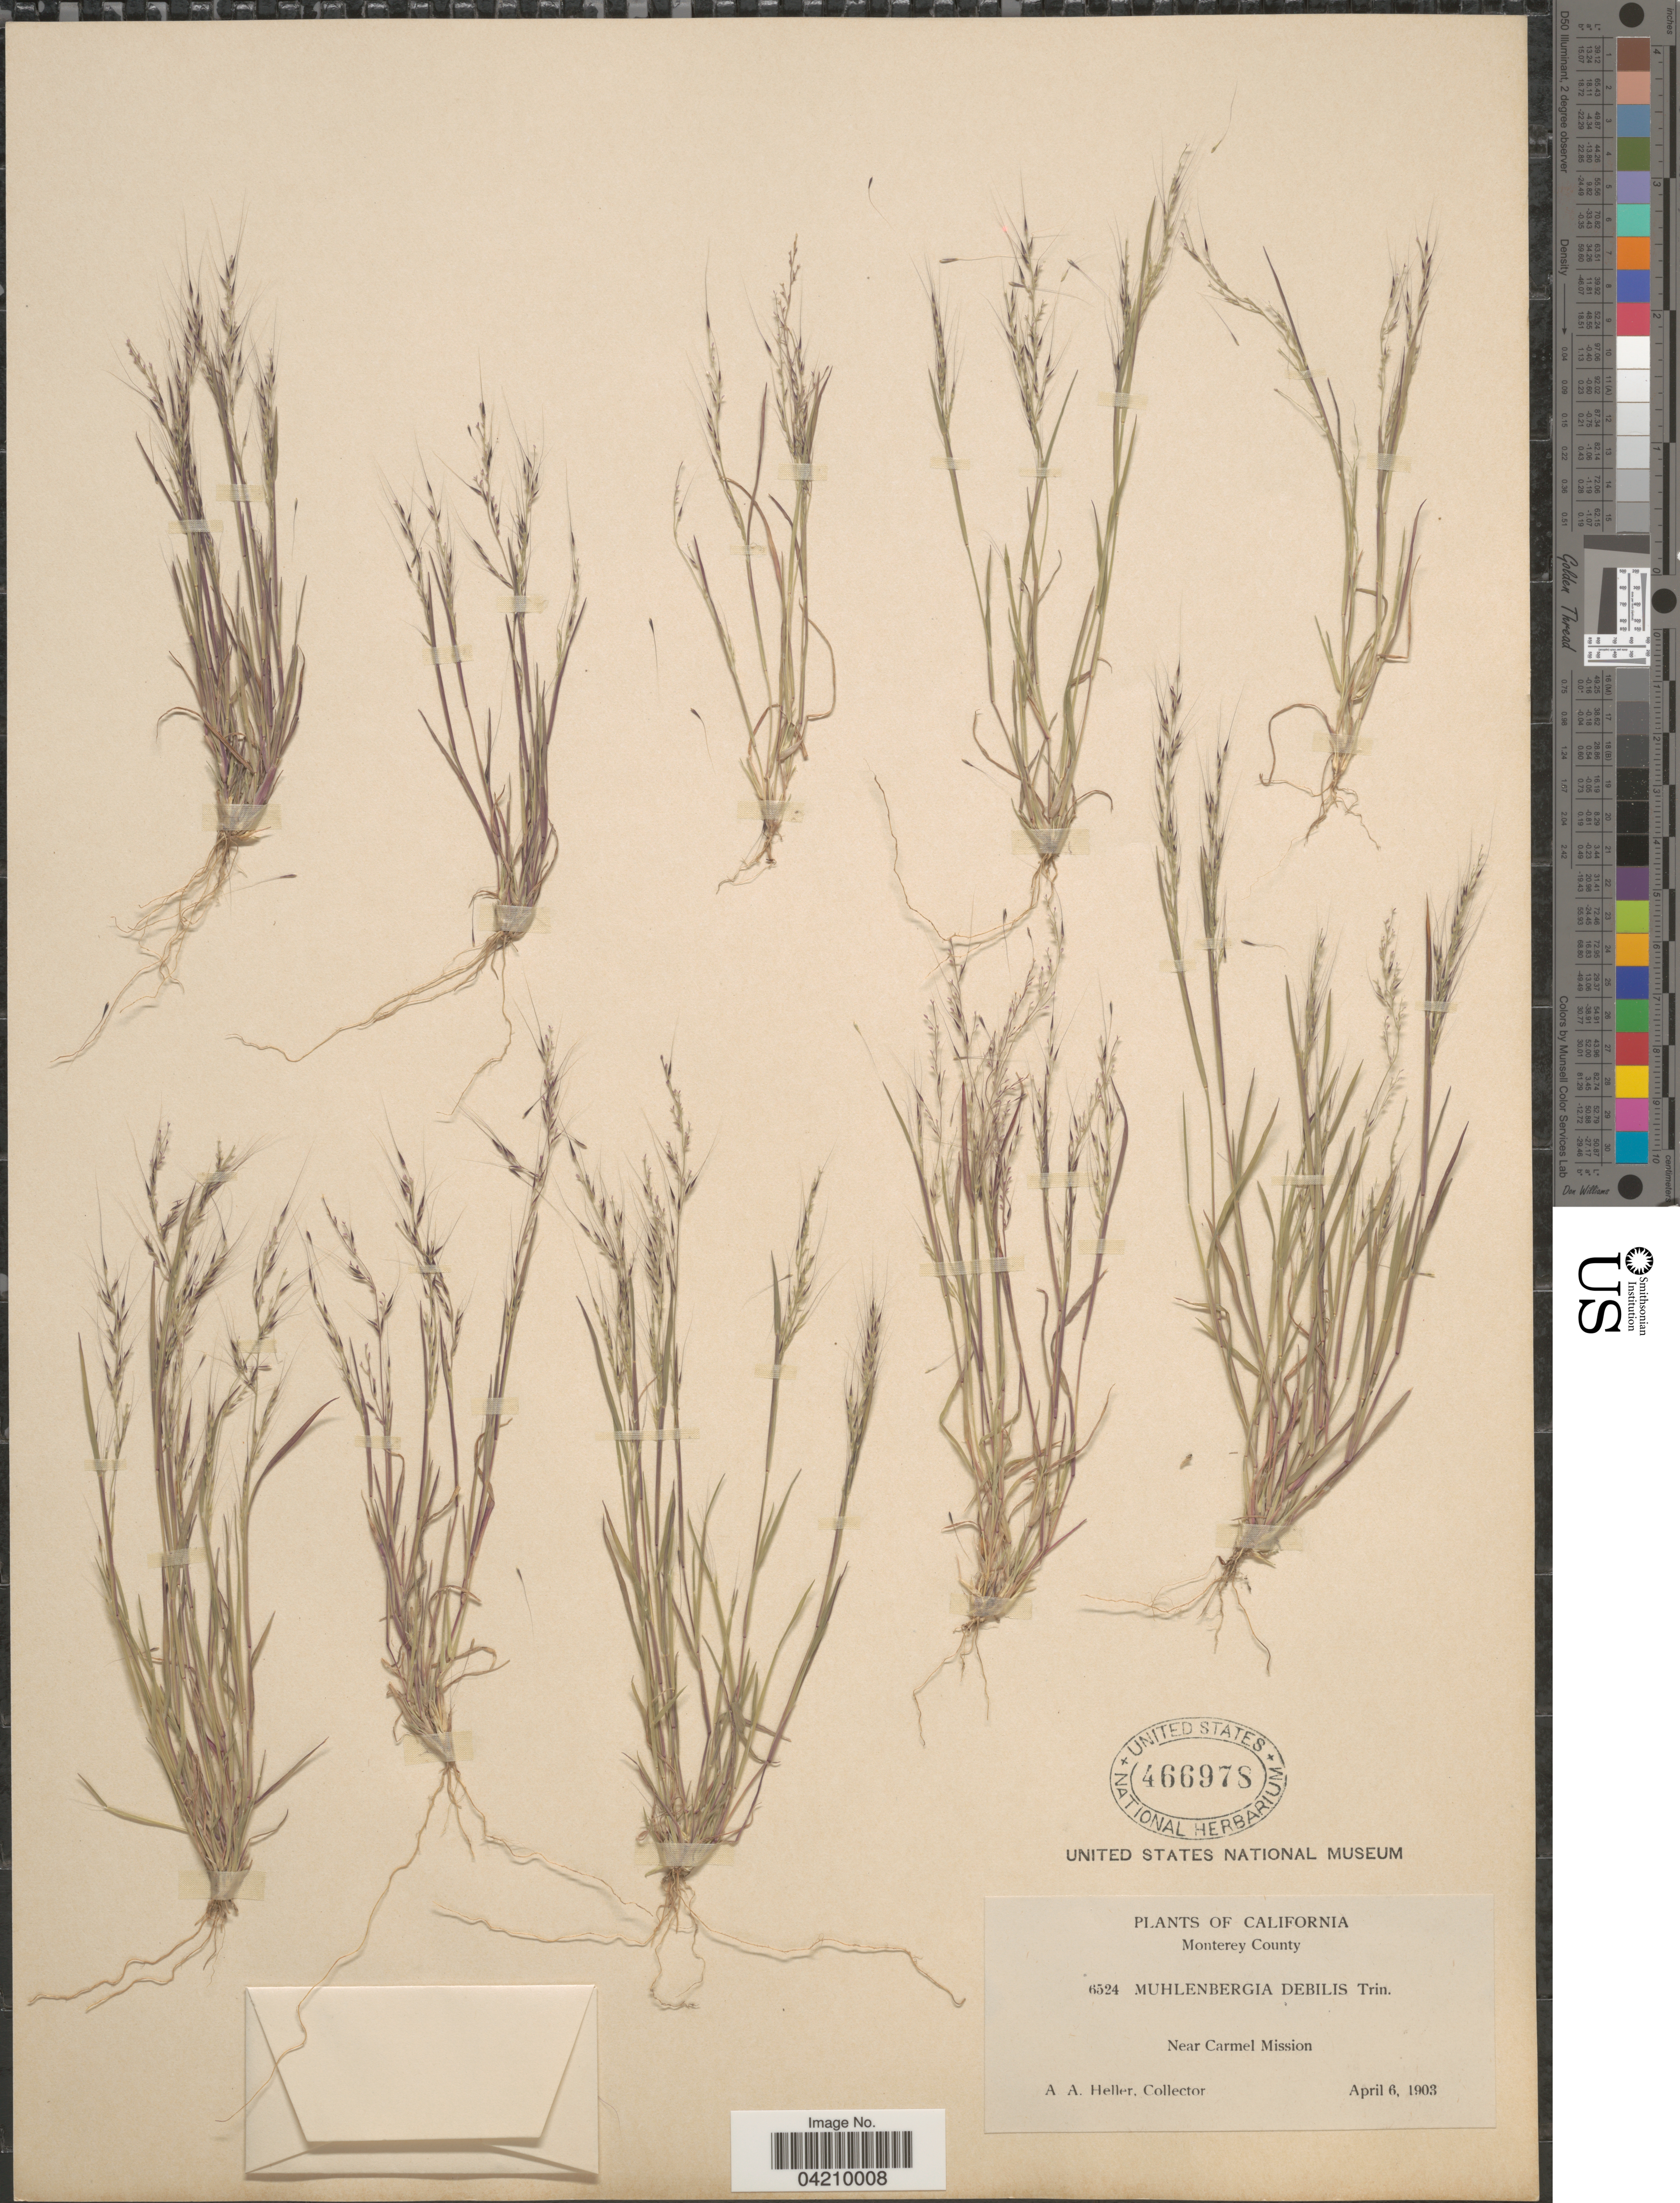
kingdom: Plantae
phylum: Tracheophyta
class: Liliopsida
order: Poales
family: Poaceae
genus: Muhlenbergia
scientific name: Muhlenbergia microsperma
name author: (DC.) Kunth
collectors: A. A. Heller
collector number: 6524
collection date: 1903-04-06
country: United States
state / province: California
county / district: Monterey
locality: Monterey County. Near Carmel Mission.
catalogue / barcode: US 466978